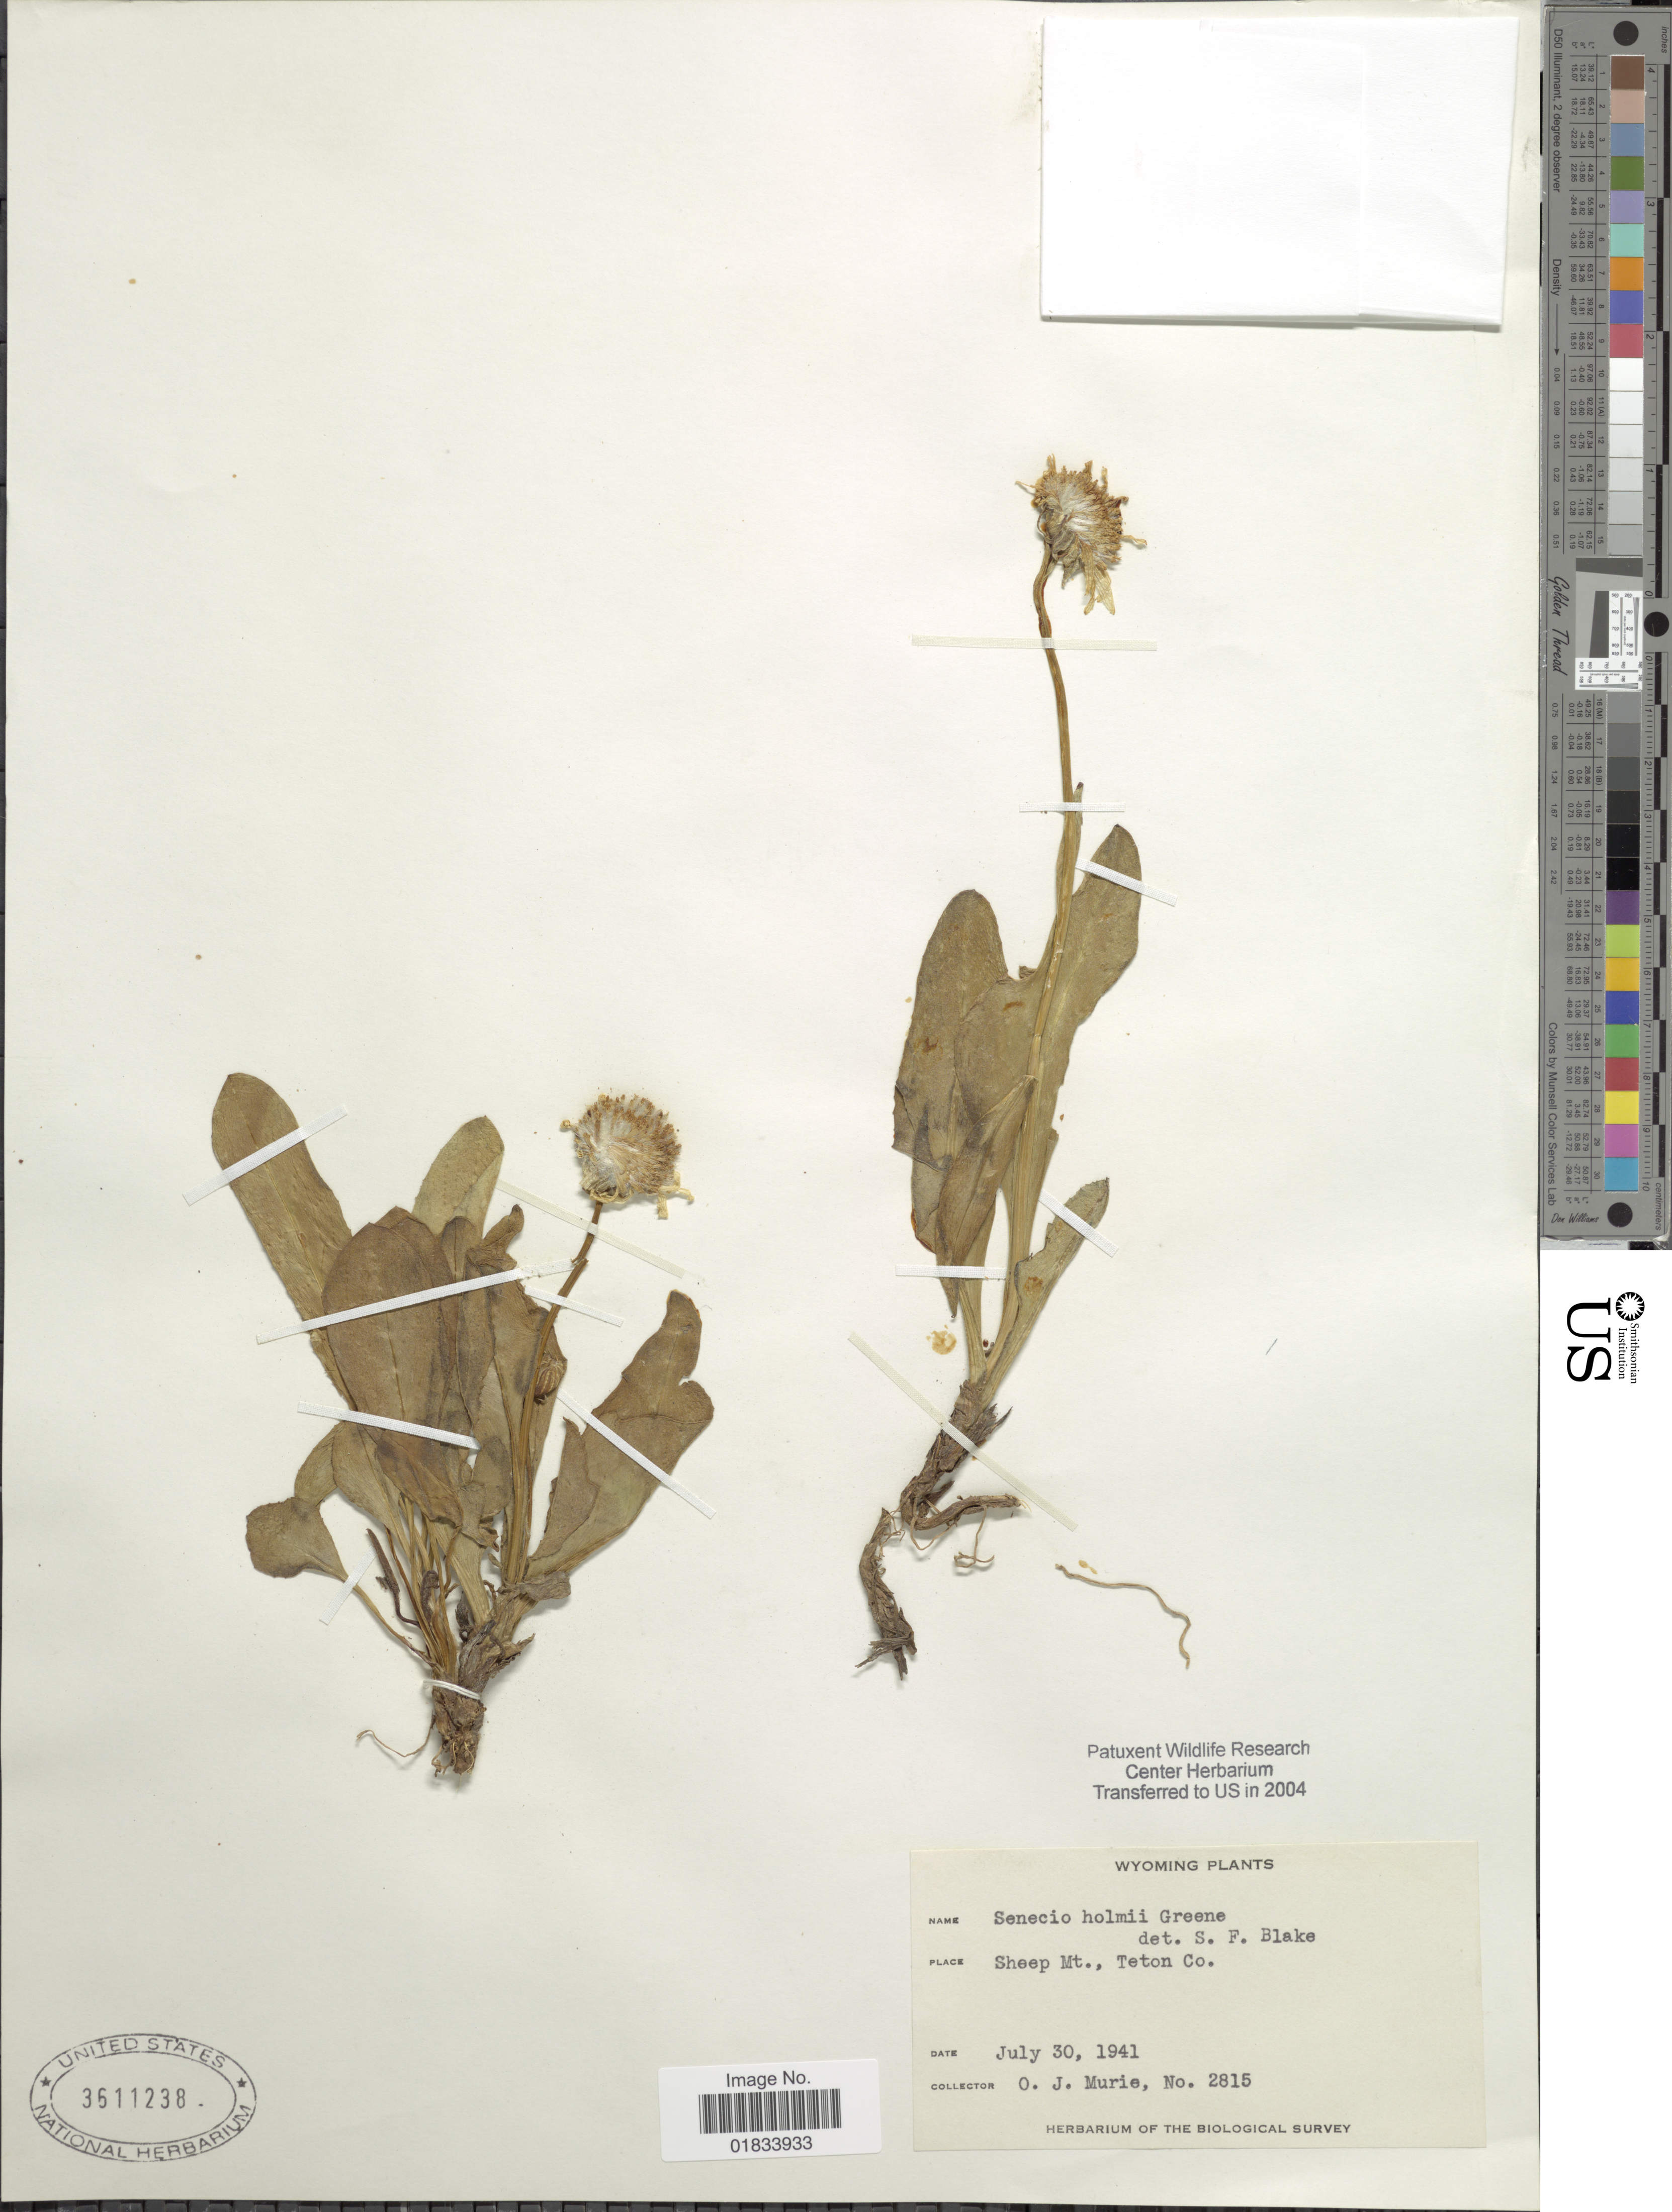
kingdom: Plantae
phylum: Tracheophyta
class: Magnoliopsida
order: Asterales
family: Asteraceae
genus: Senecio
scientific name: Senecio amplectens var. holmii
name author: (Greene) Harrington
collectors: O. Murie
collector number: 2815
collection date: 1941-07-30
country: United States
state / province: Wyoming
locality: Sheep Mt., Teton Co.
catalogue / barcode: US 3611238